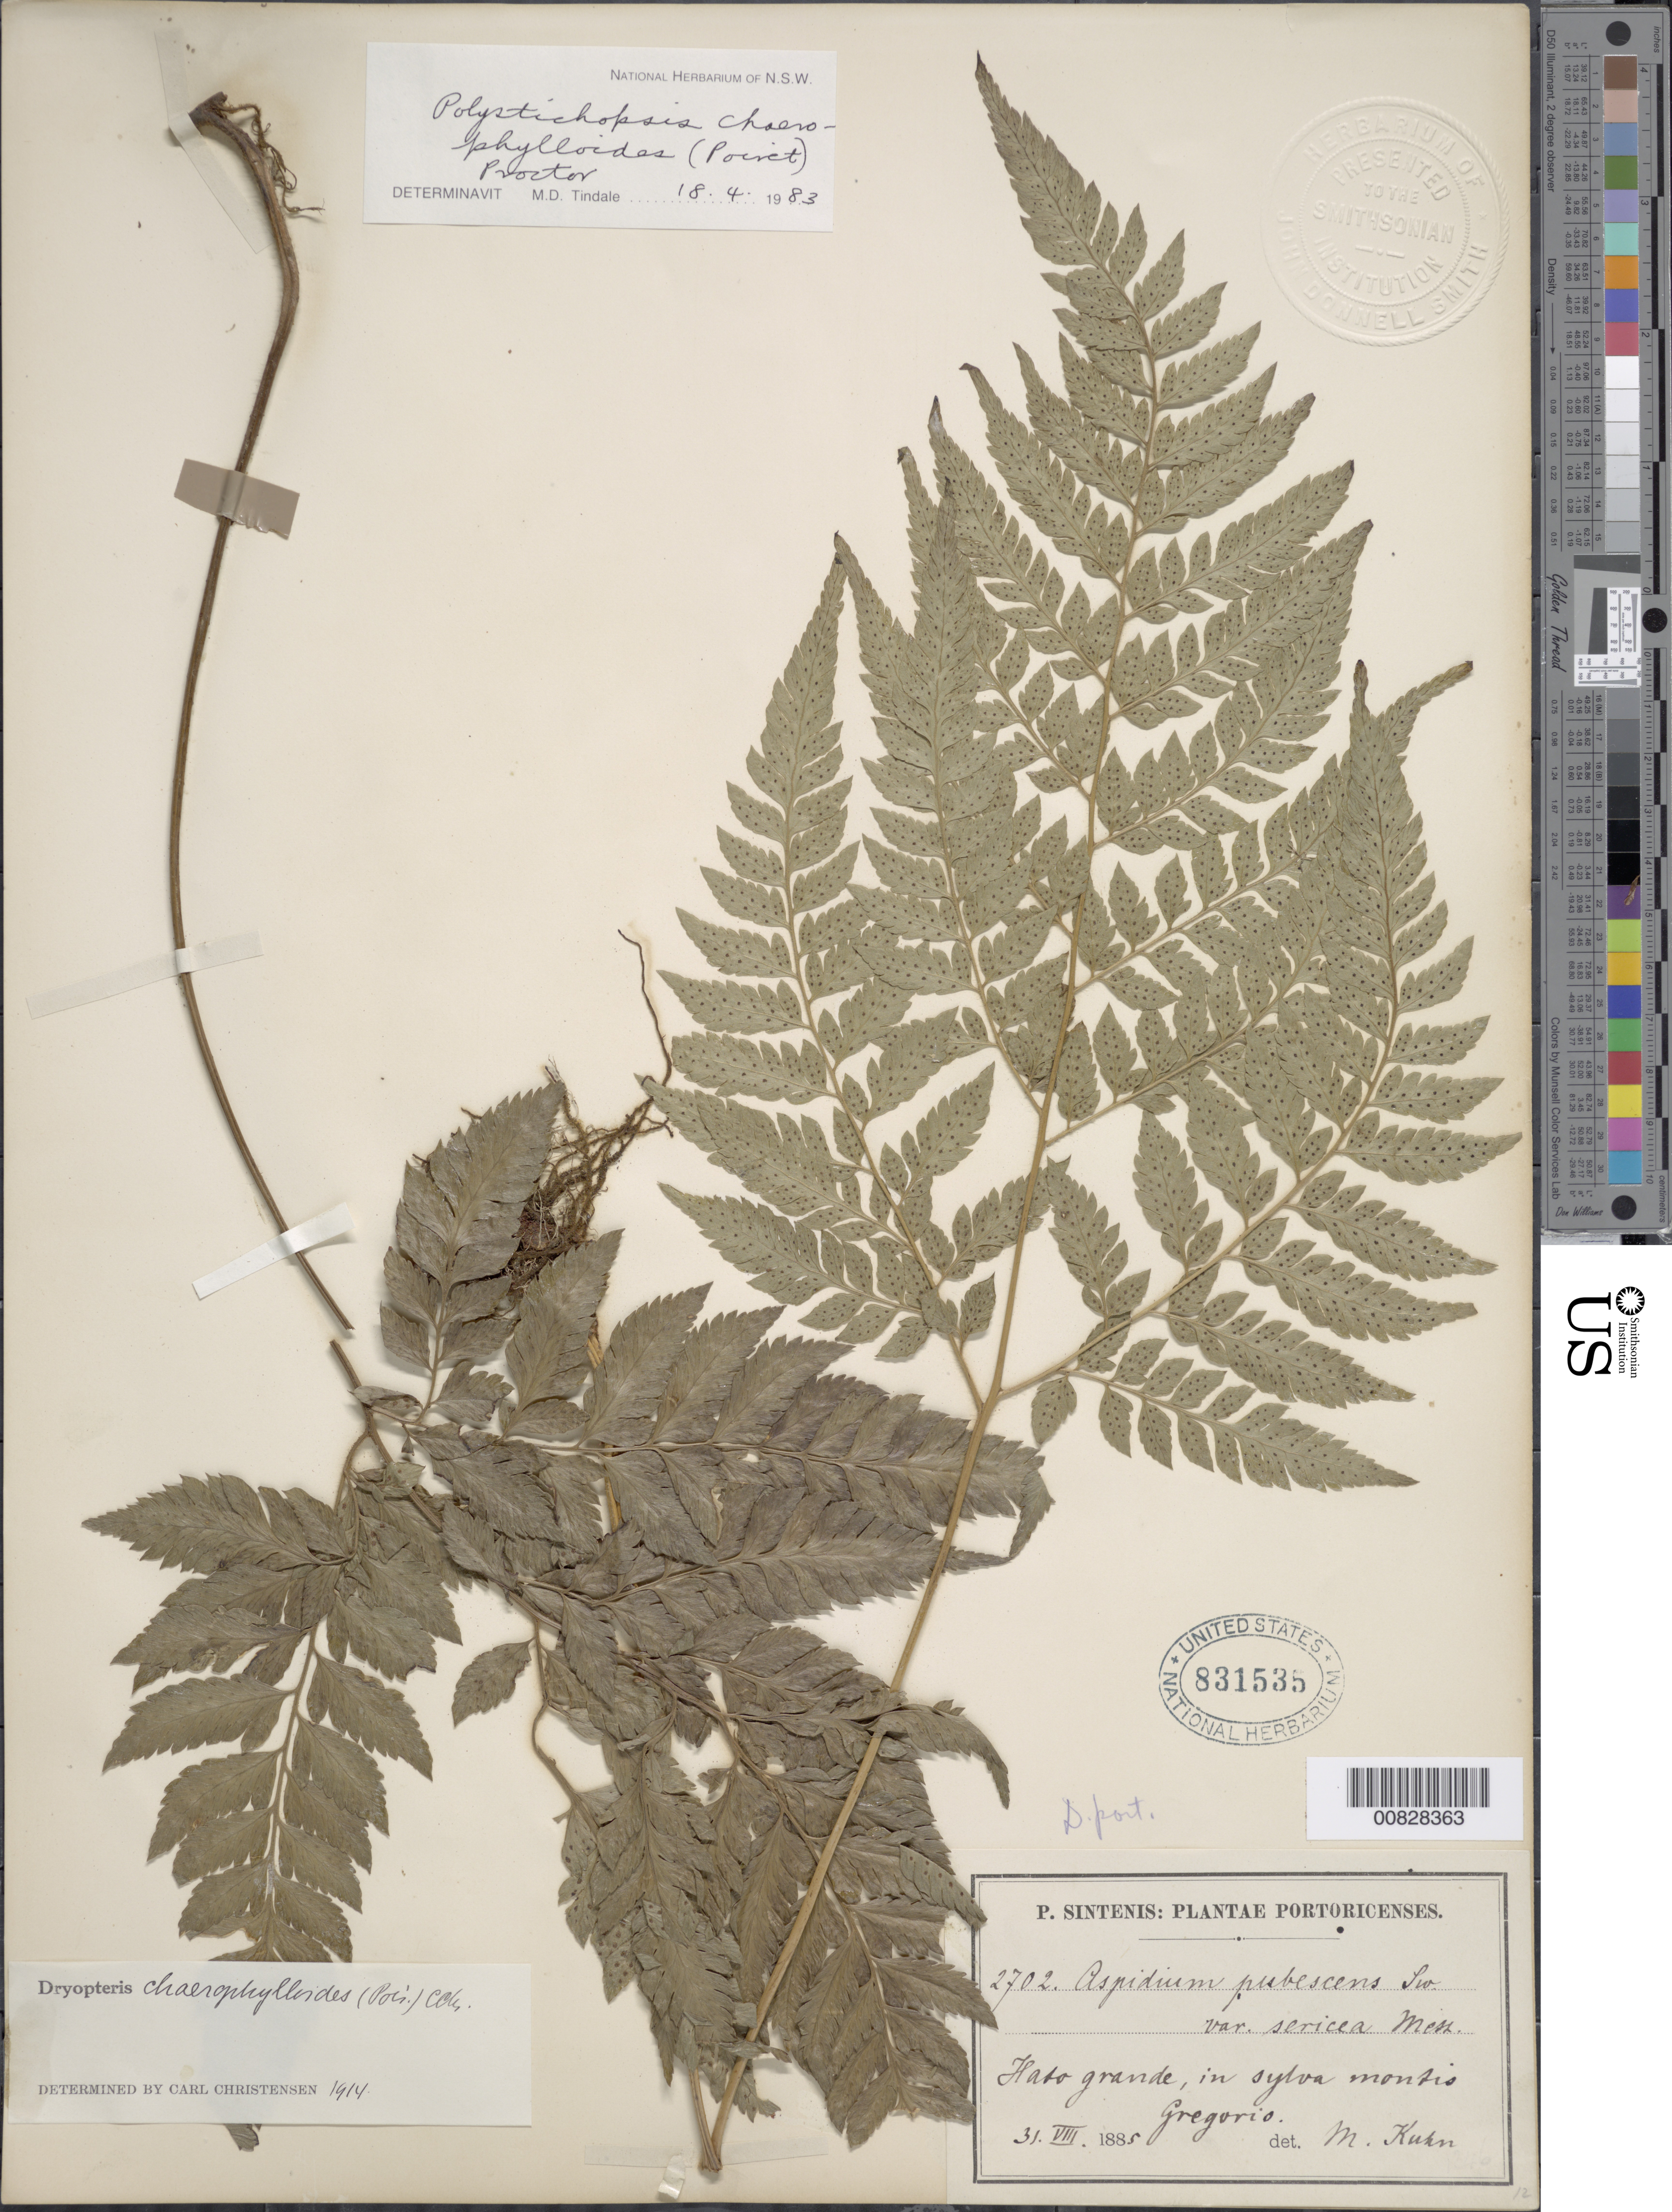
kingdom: Plantae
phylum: Tracheophyta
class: Polypodiopsida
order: Polypodiales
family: Dryopteridaceae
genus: Polystichopsis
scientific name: Polystichopsis chaerophylloides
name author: (Poir.) C.V. Morton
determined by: Tindale, Mary D.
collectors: P. Sintenis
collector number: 2702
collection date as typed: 31 Aug 1885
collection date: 1885-08-31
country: Puerto Rico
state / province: Río Grande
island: Puerto Rico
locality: Hato Grande, in Monte Gregorio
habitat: Sylvis montis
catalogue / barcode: US 831535